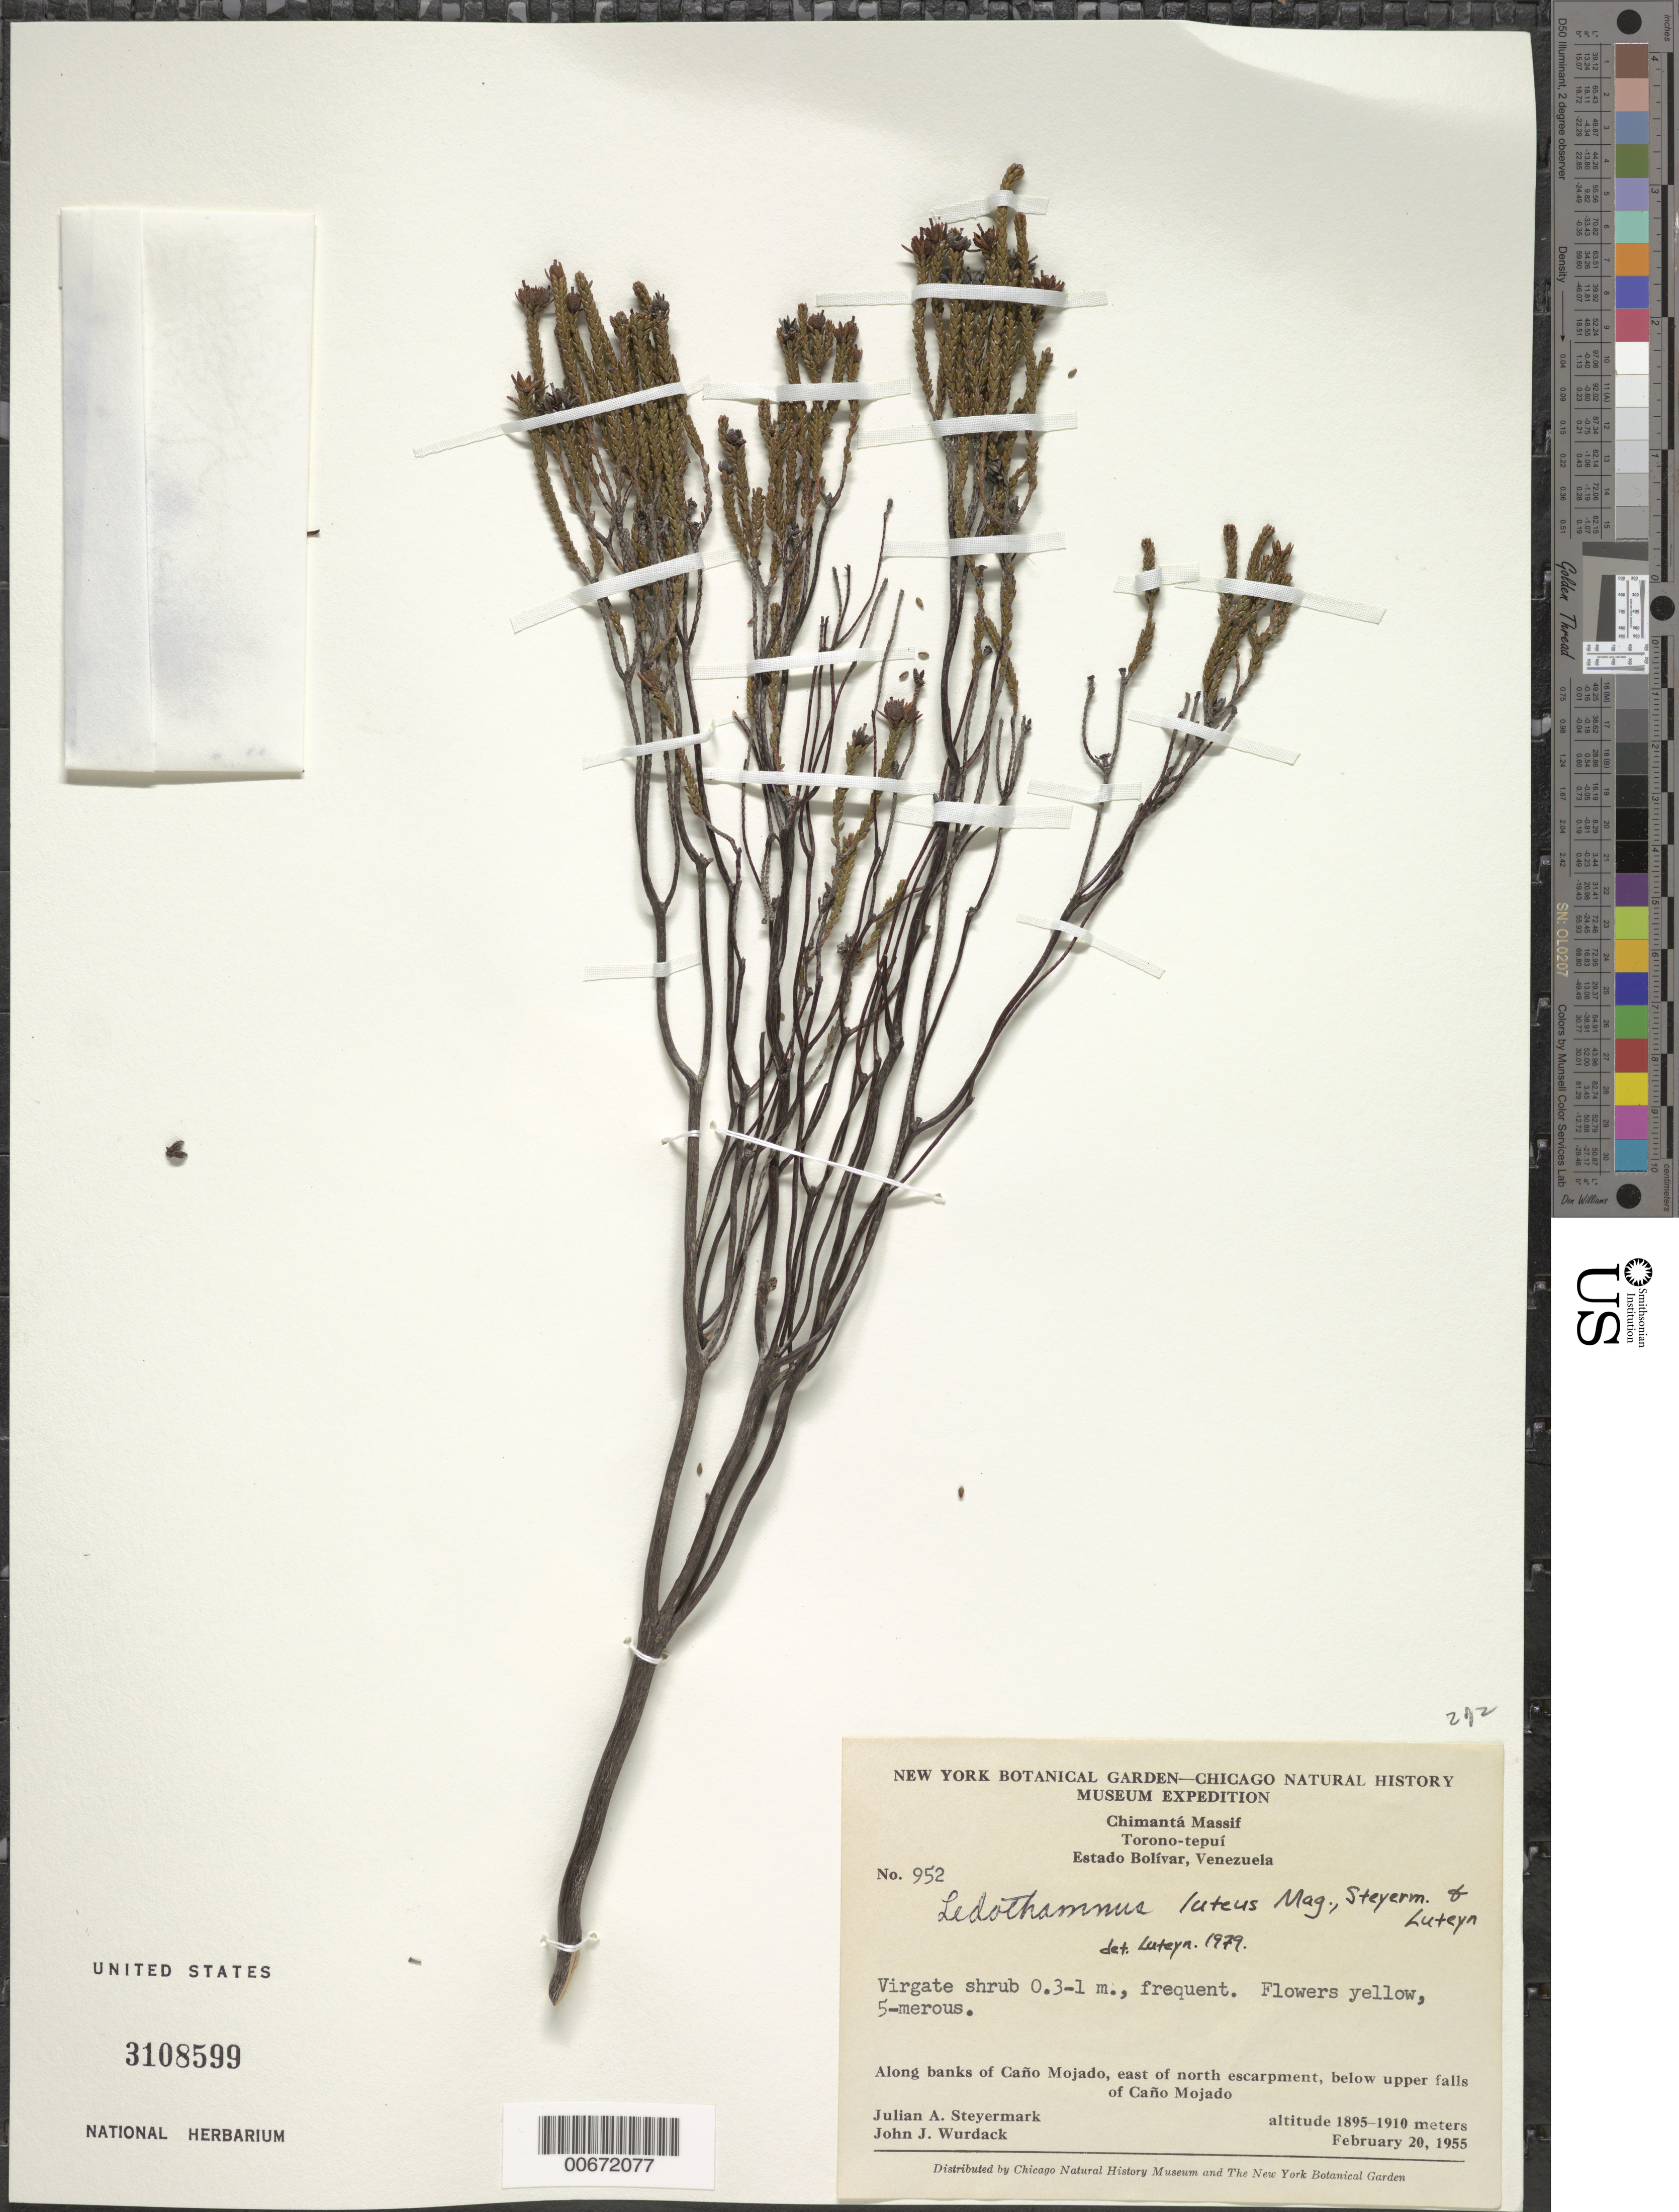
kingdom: Plantae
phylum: Tracheophyta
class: Magnoliopsida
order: Ericales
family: Ericaceae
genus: Ledothamnus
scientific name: Ledothamnus luteus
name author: Maguire et al.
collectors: J. Steyermark & J. J. Wurdack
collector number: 952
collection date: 1955-02-20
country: Venezuela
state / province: Bolivar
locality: Chimantá Massif Torono-tepuí. Along banks of Caño Mojado, east of north escarpment, below upper falls of Caño Mojado.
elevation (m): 1895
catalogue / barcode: US 3108599